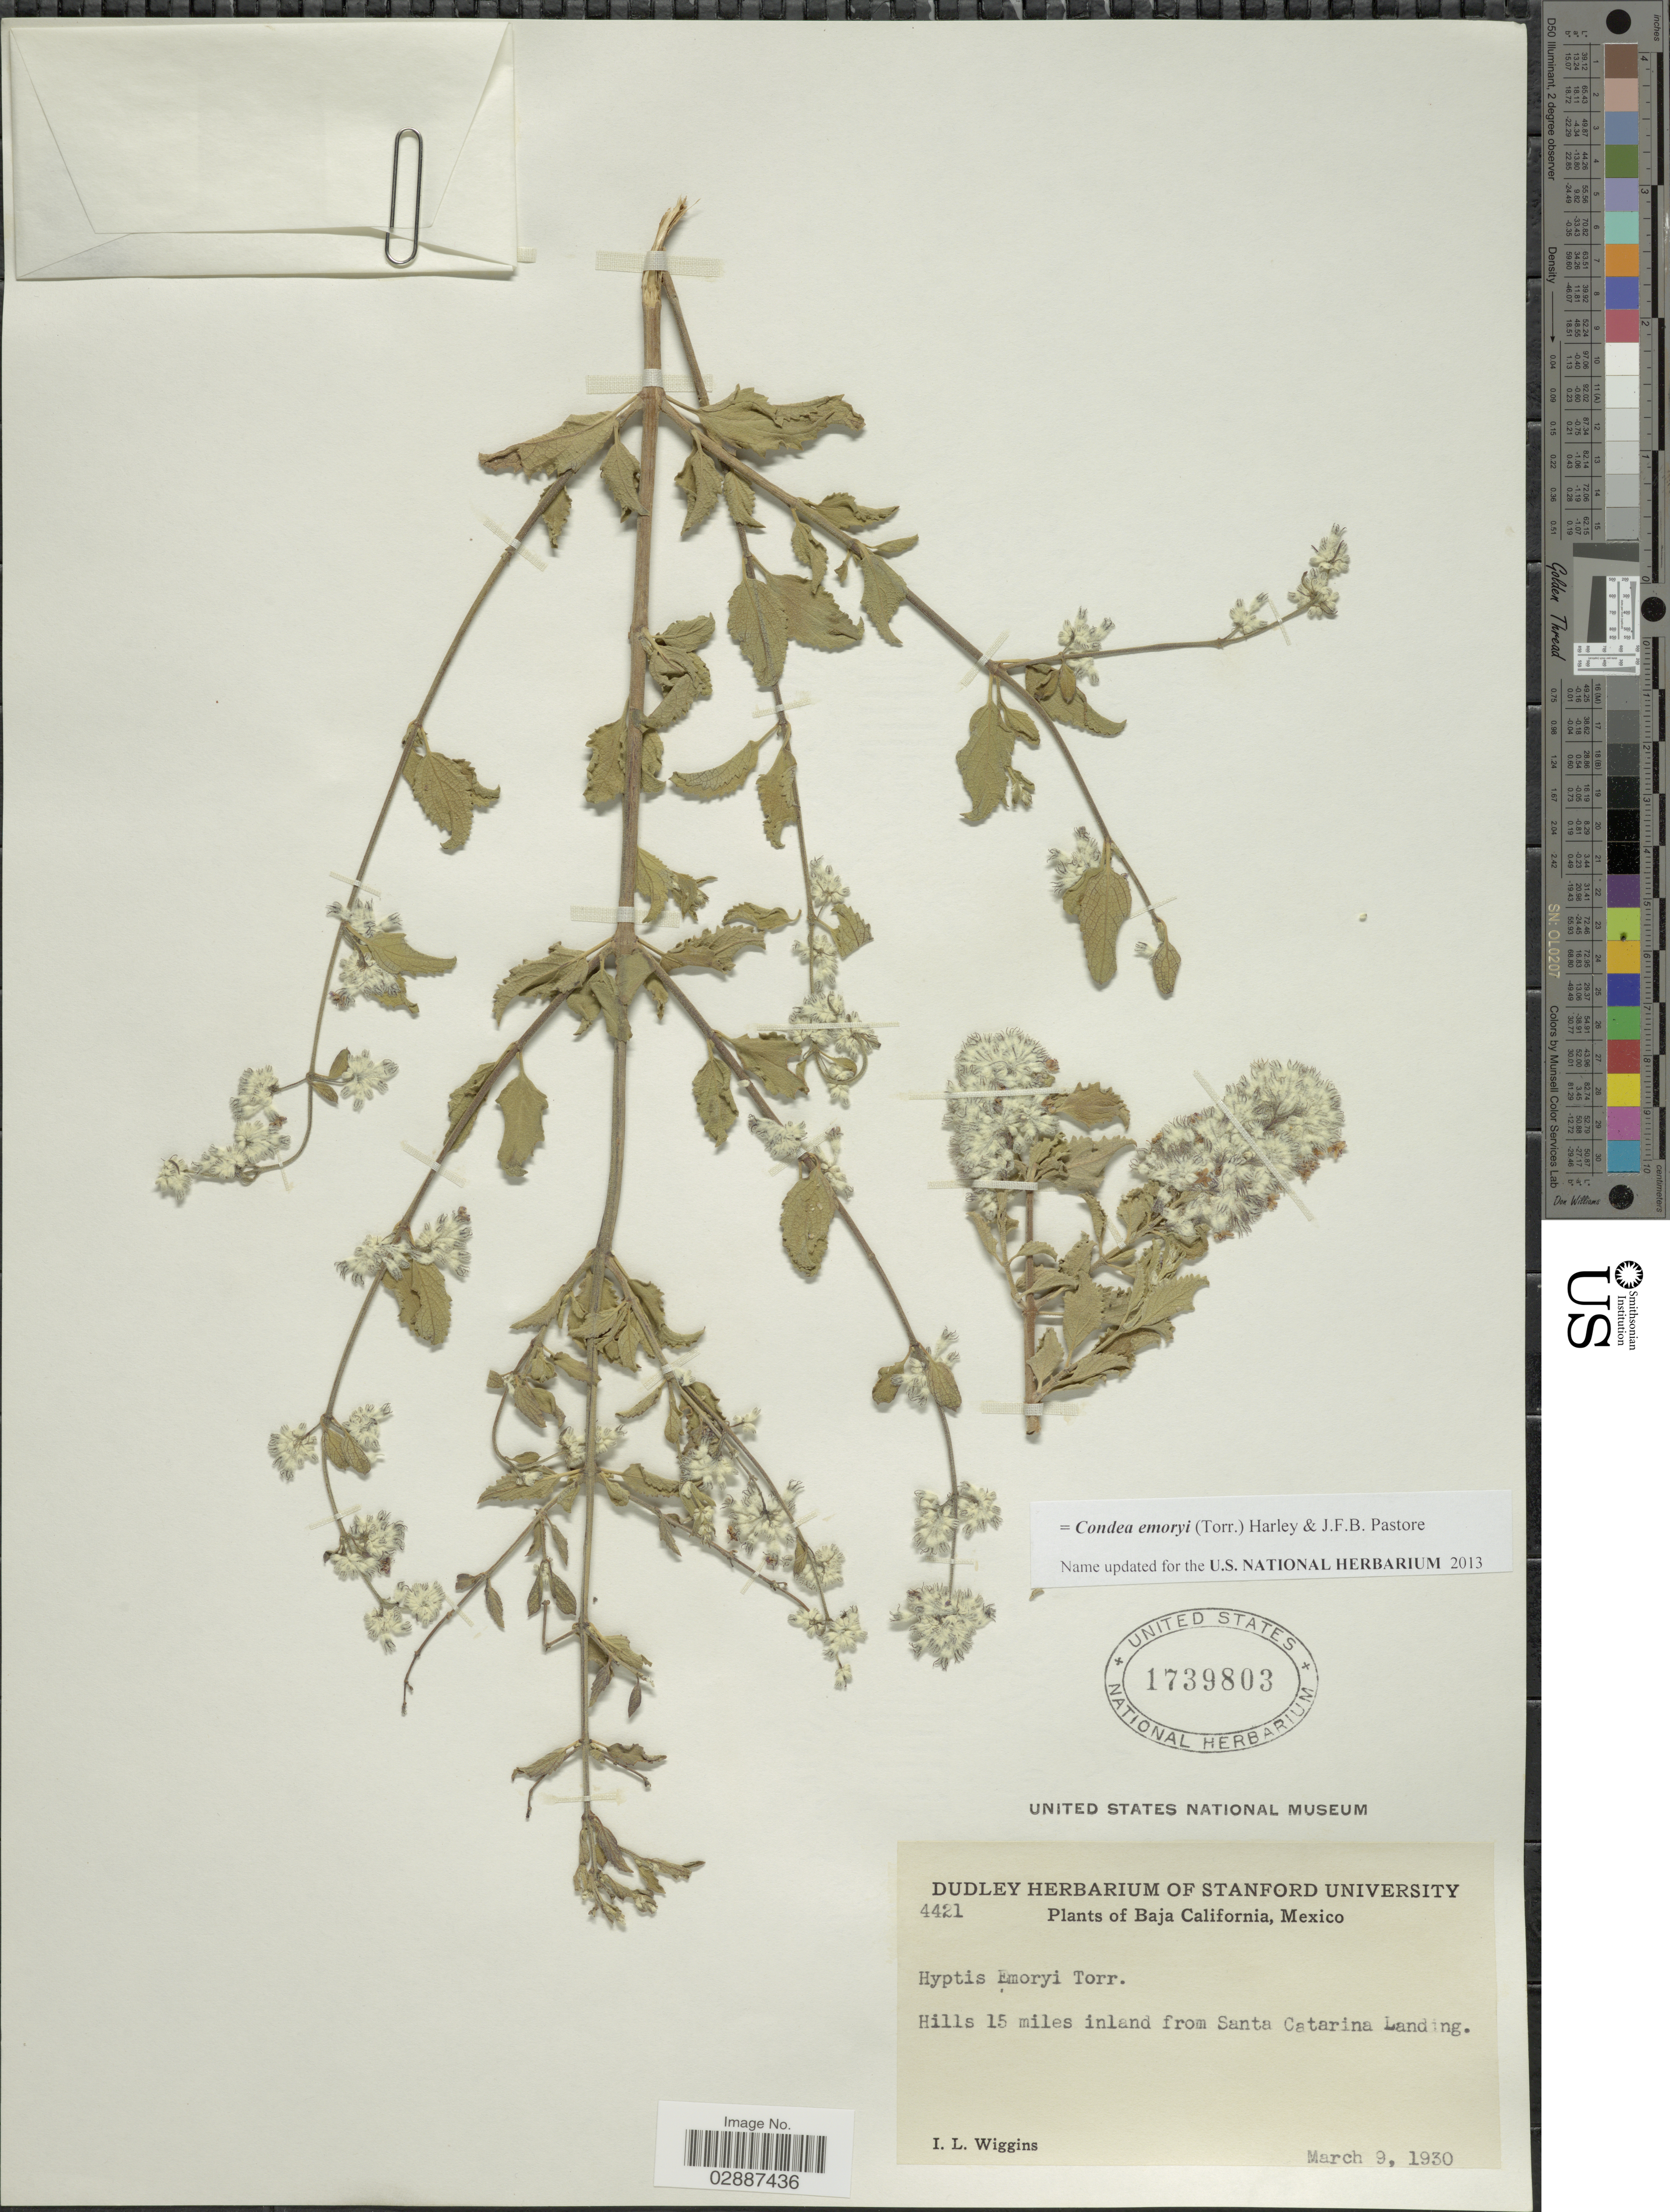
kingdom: Plantae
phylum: Tracheophyta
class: Magnoliopsida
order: Lamiales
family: Lamiaceae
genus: Condea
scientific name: Condea emoryi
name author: (Torr.) Harley & J.F.B. Pastore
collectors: I. L. Wiggins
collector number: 4421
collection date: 1930-03-09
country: Mexico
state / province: Baja California Sur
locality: Hills 15 miles inland from Santa Catarina Landing.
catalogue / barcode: US 1739803